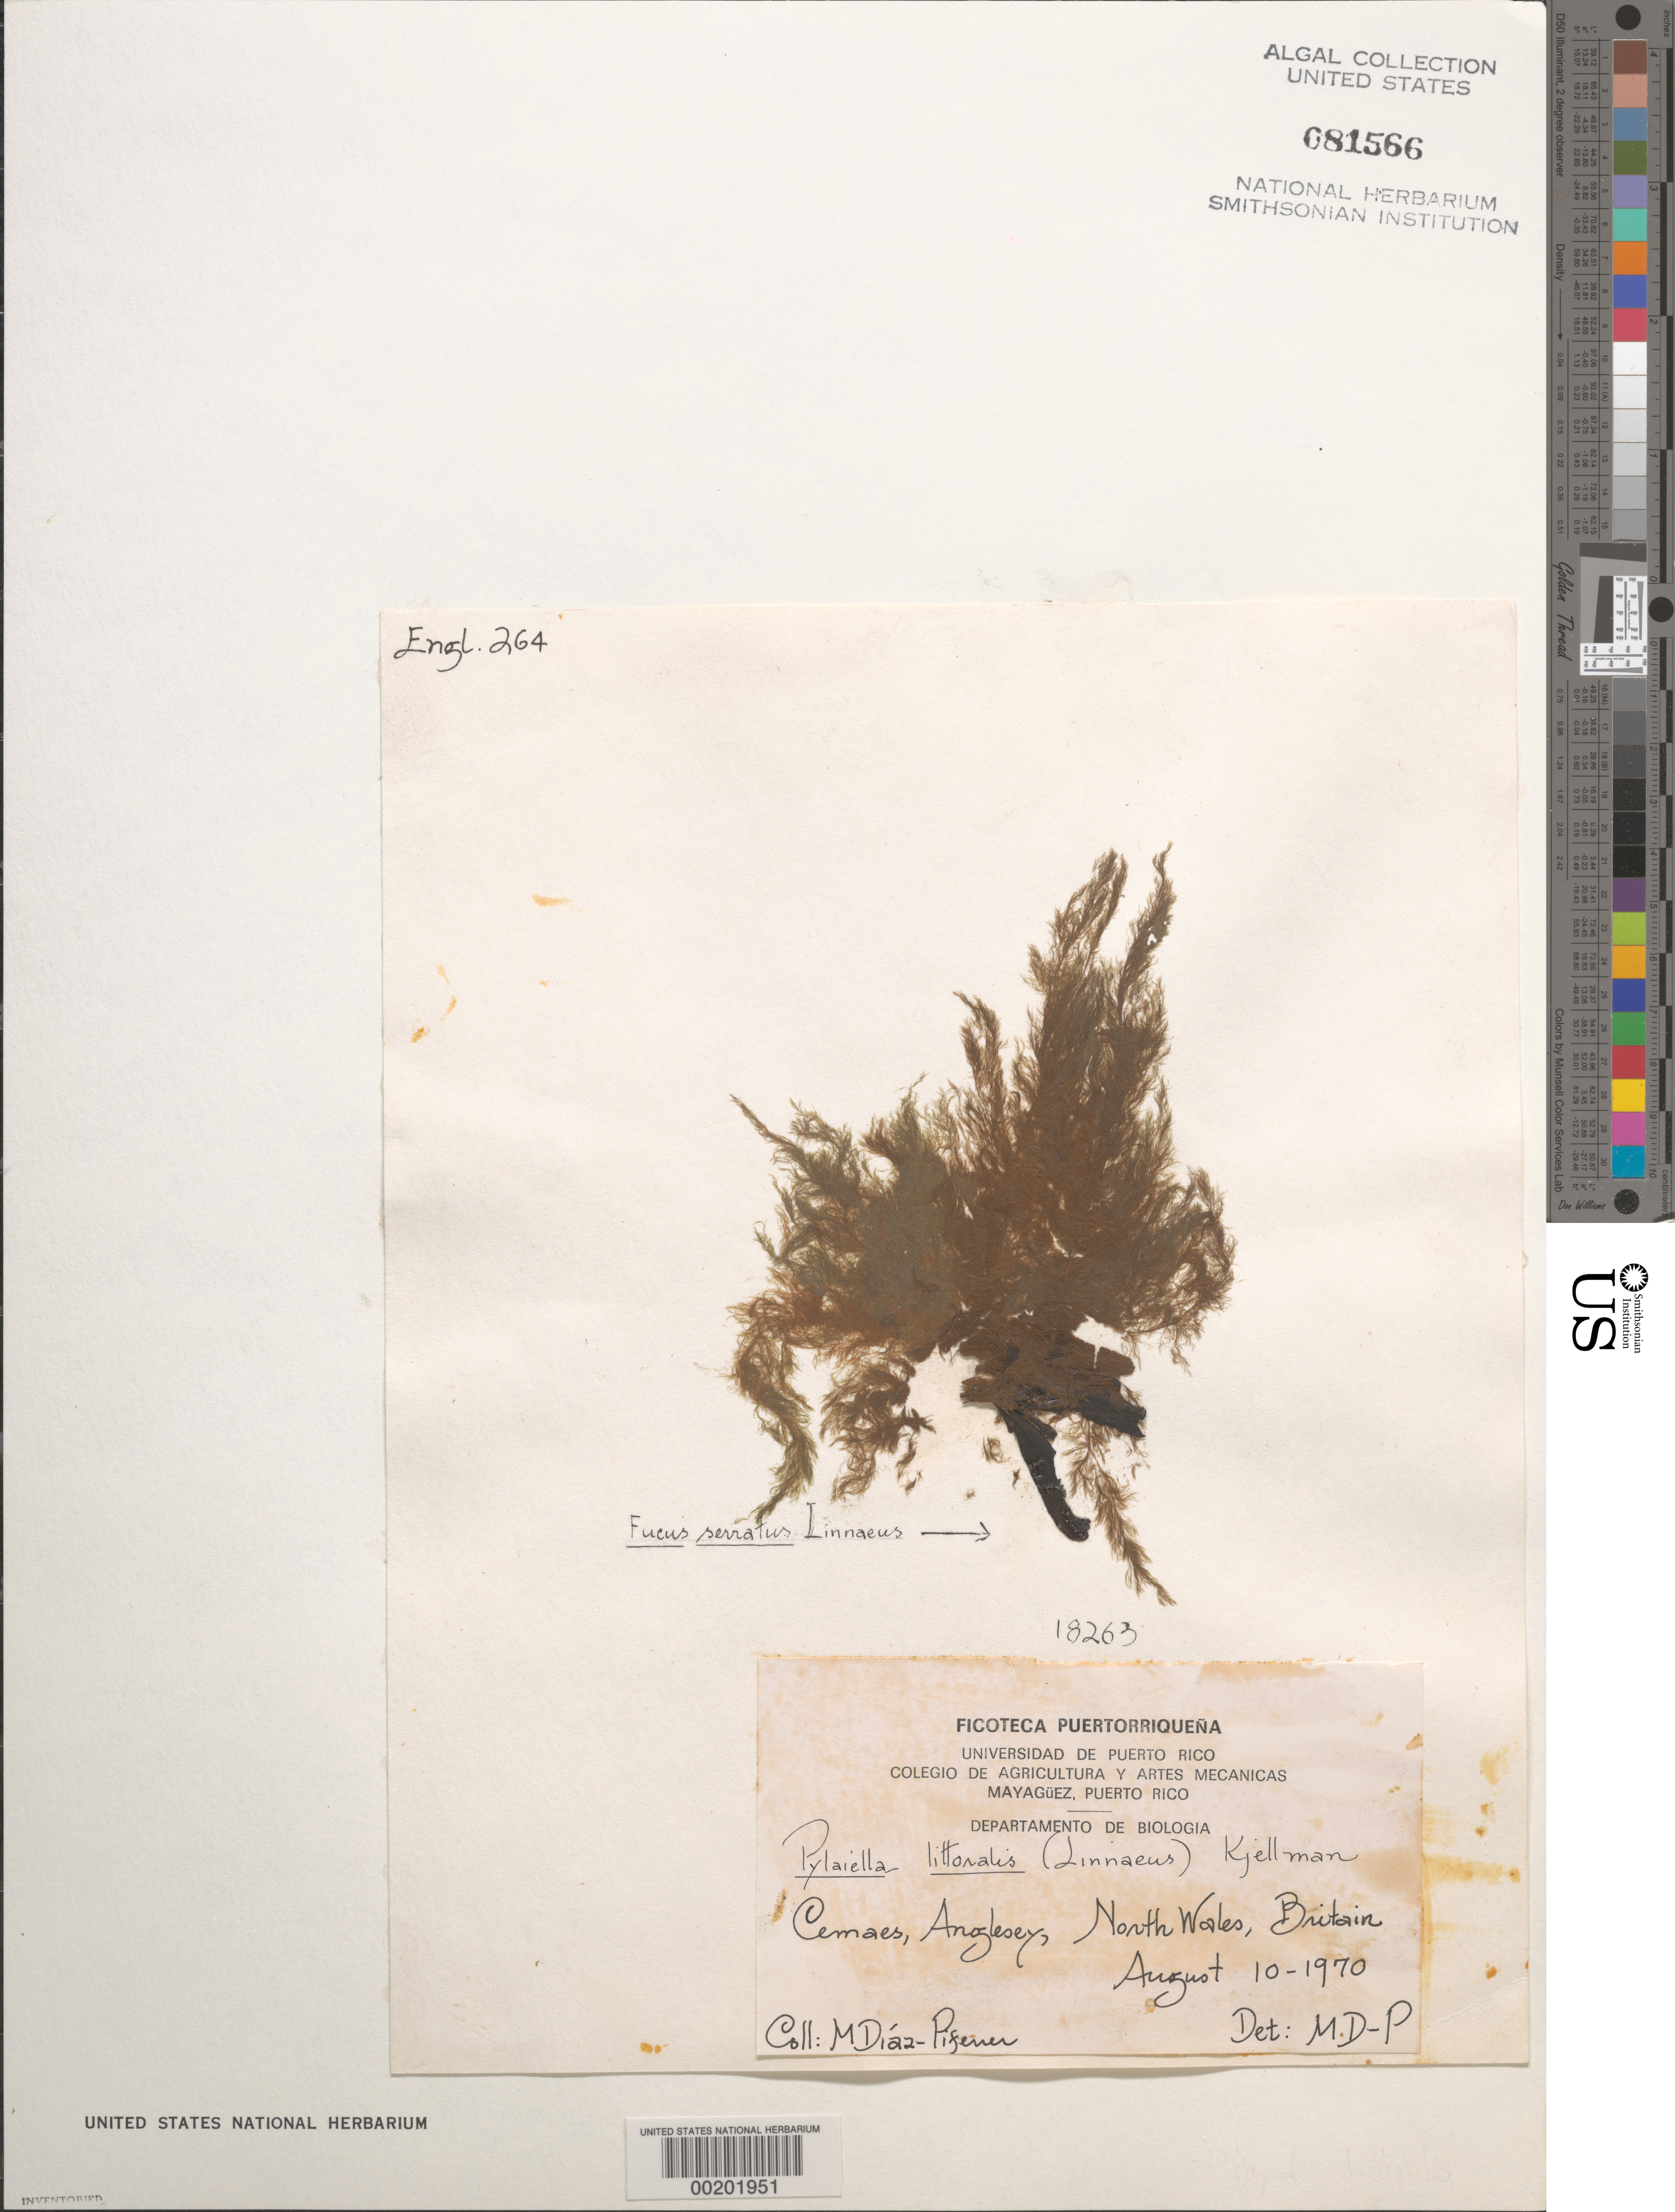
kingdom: Chromista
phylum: Ochrophyta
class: Phaeophyceae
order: Ectocarpales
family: Acinetosporaceae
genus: Pylaiella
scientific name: Pylaiella litoralis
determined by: Diaz-Piferrer, M.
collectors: M. Diaz-Piferrer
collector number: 18263 & ENGL. 264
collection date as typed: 10 Aug 1970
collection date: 1970-08-10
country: United Kingdom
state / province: Wales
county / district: Gwynedd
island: Anglesey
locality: Cemaes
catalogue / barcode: US 81566